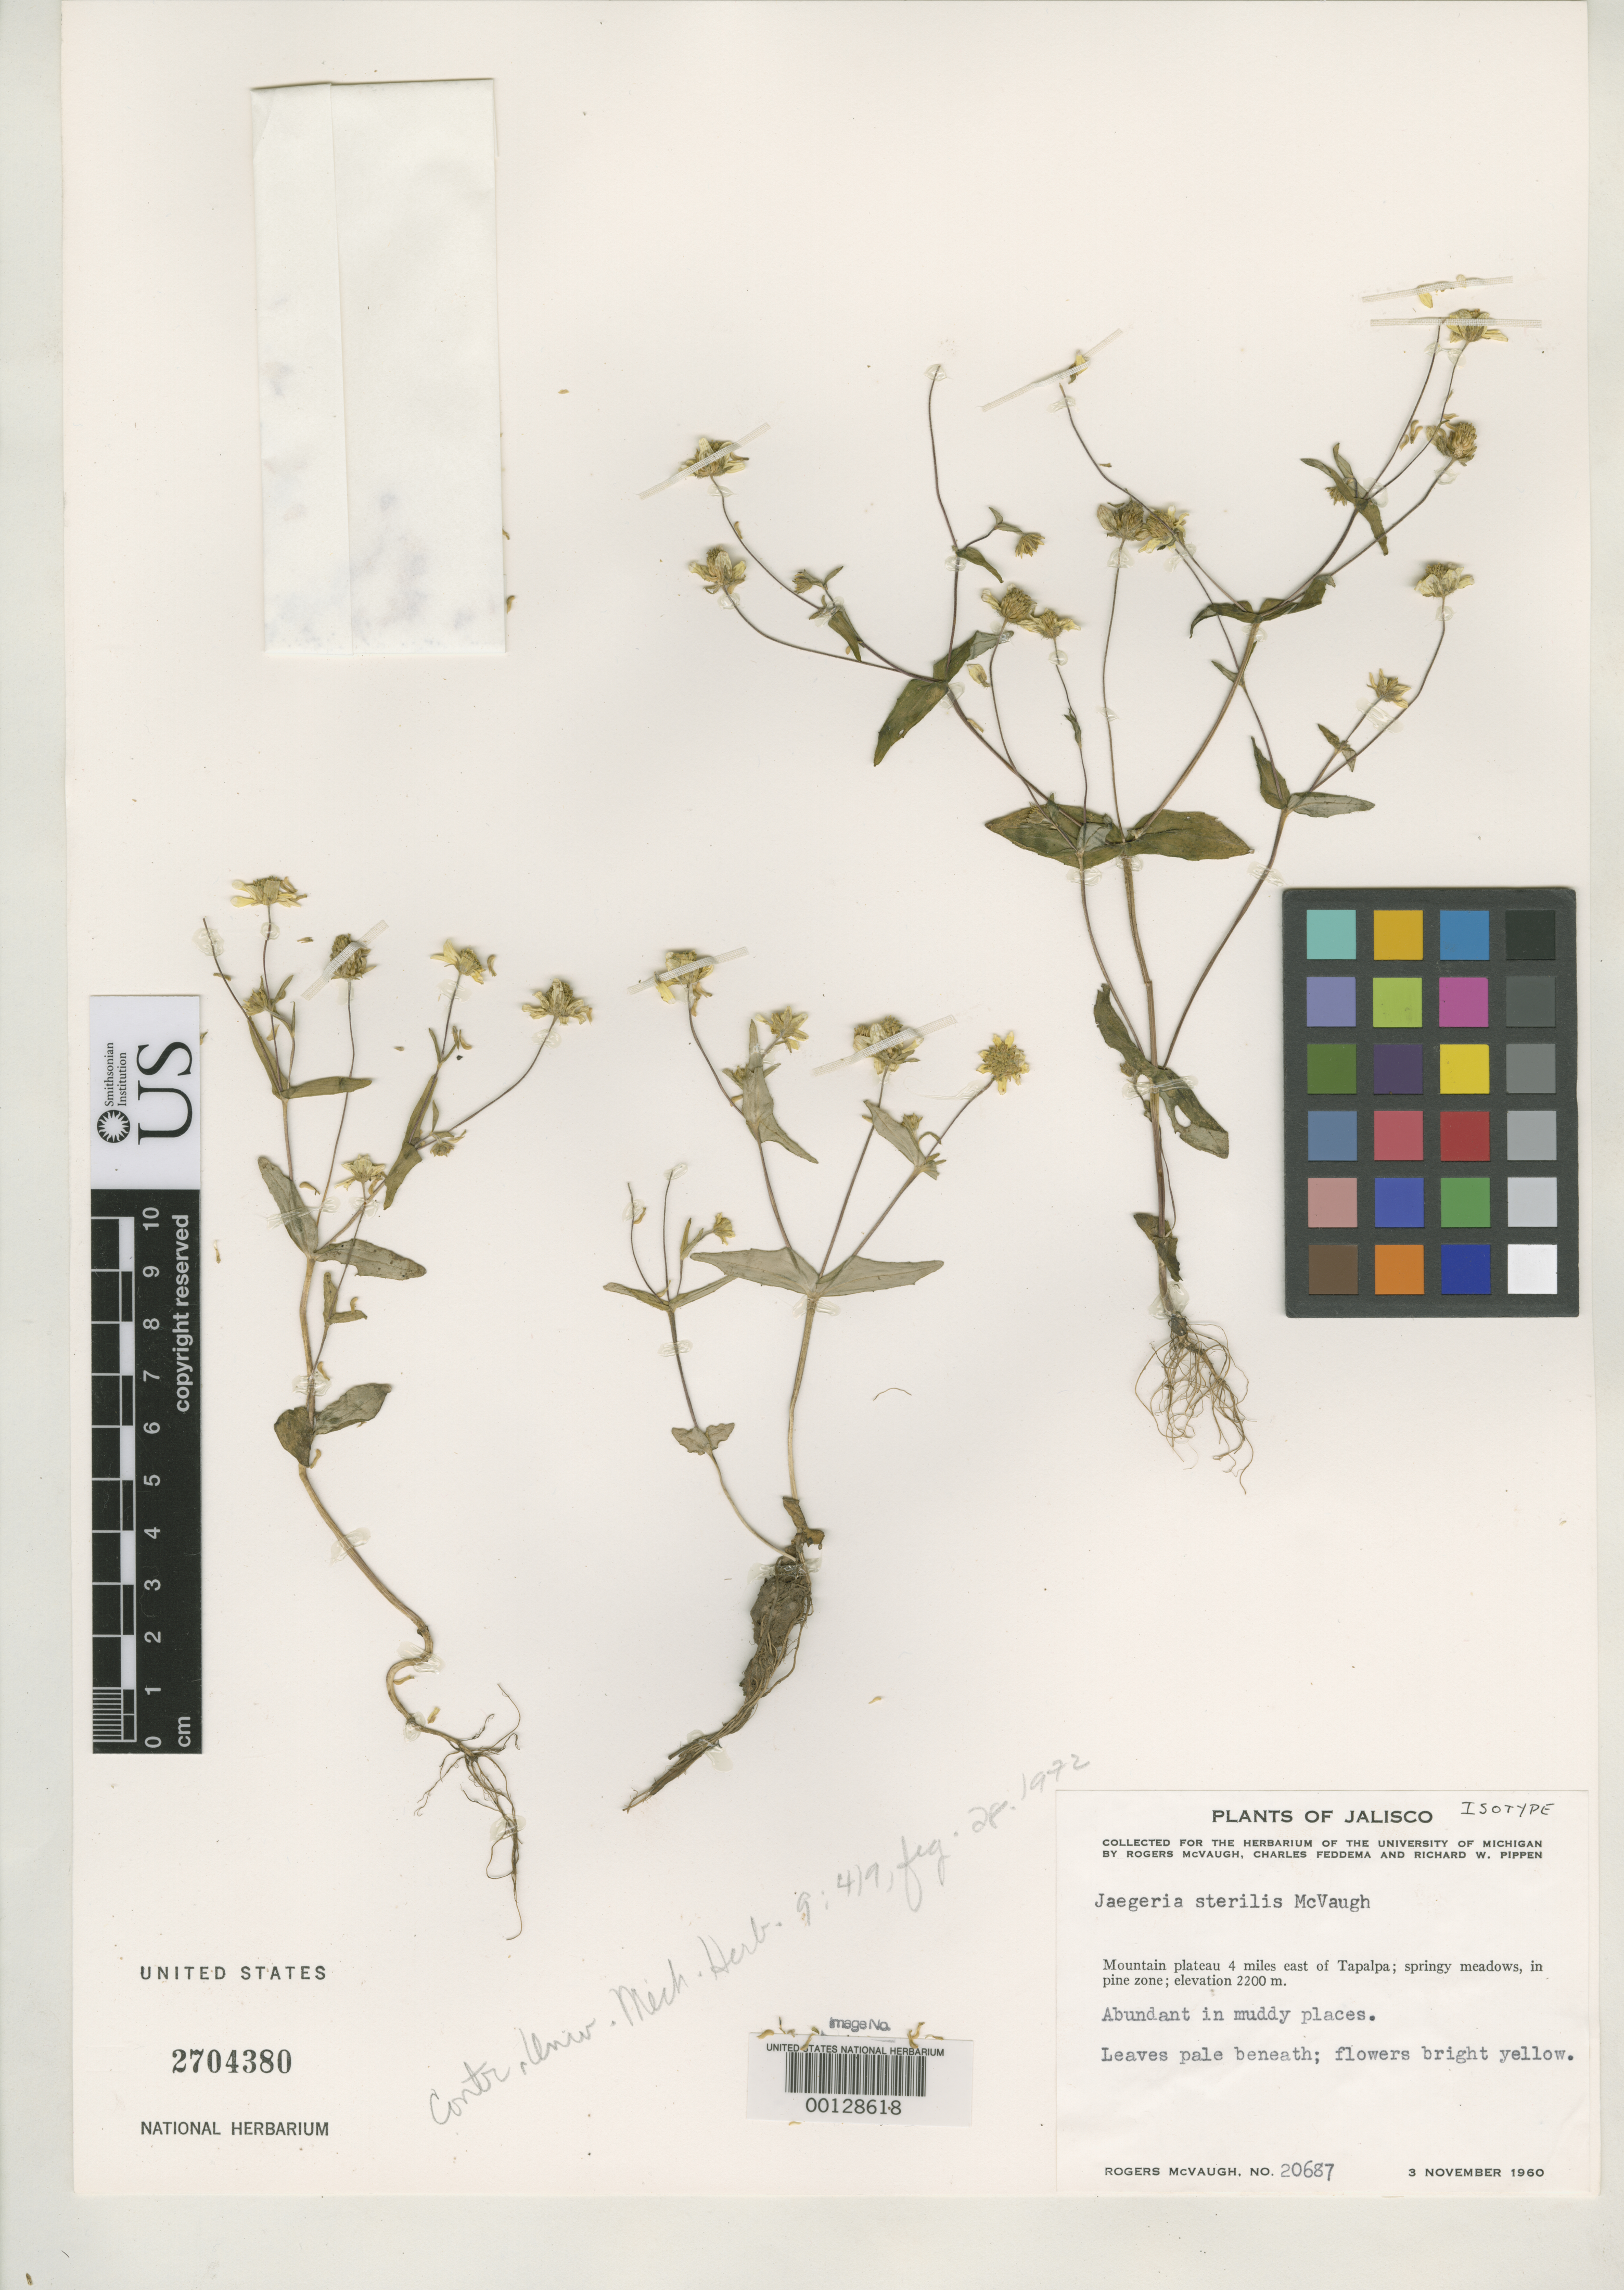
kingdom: Plantae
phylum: Tracheophyta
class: Magnoliopsida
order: Asterales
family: Asteraceae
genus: Jaegeria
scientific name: Jaegeria sterilis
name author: McVaugh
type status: Isotype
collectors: R. McVaugh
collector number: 20687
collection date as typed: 03 Nov 1960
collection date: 1960-11-03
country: Mexico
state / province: Jalisco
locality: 4 miles E of Tapalpa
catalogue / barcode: US 2704380